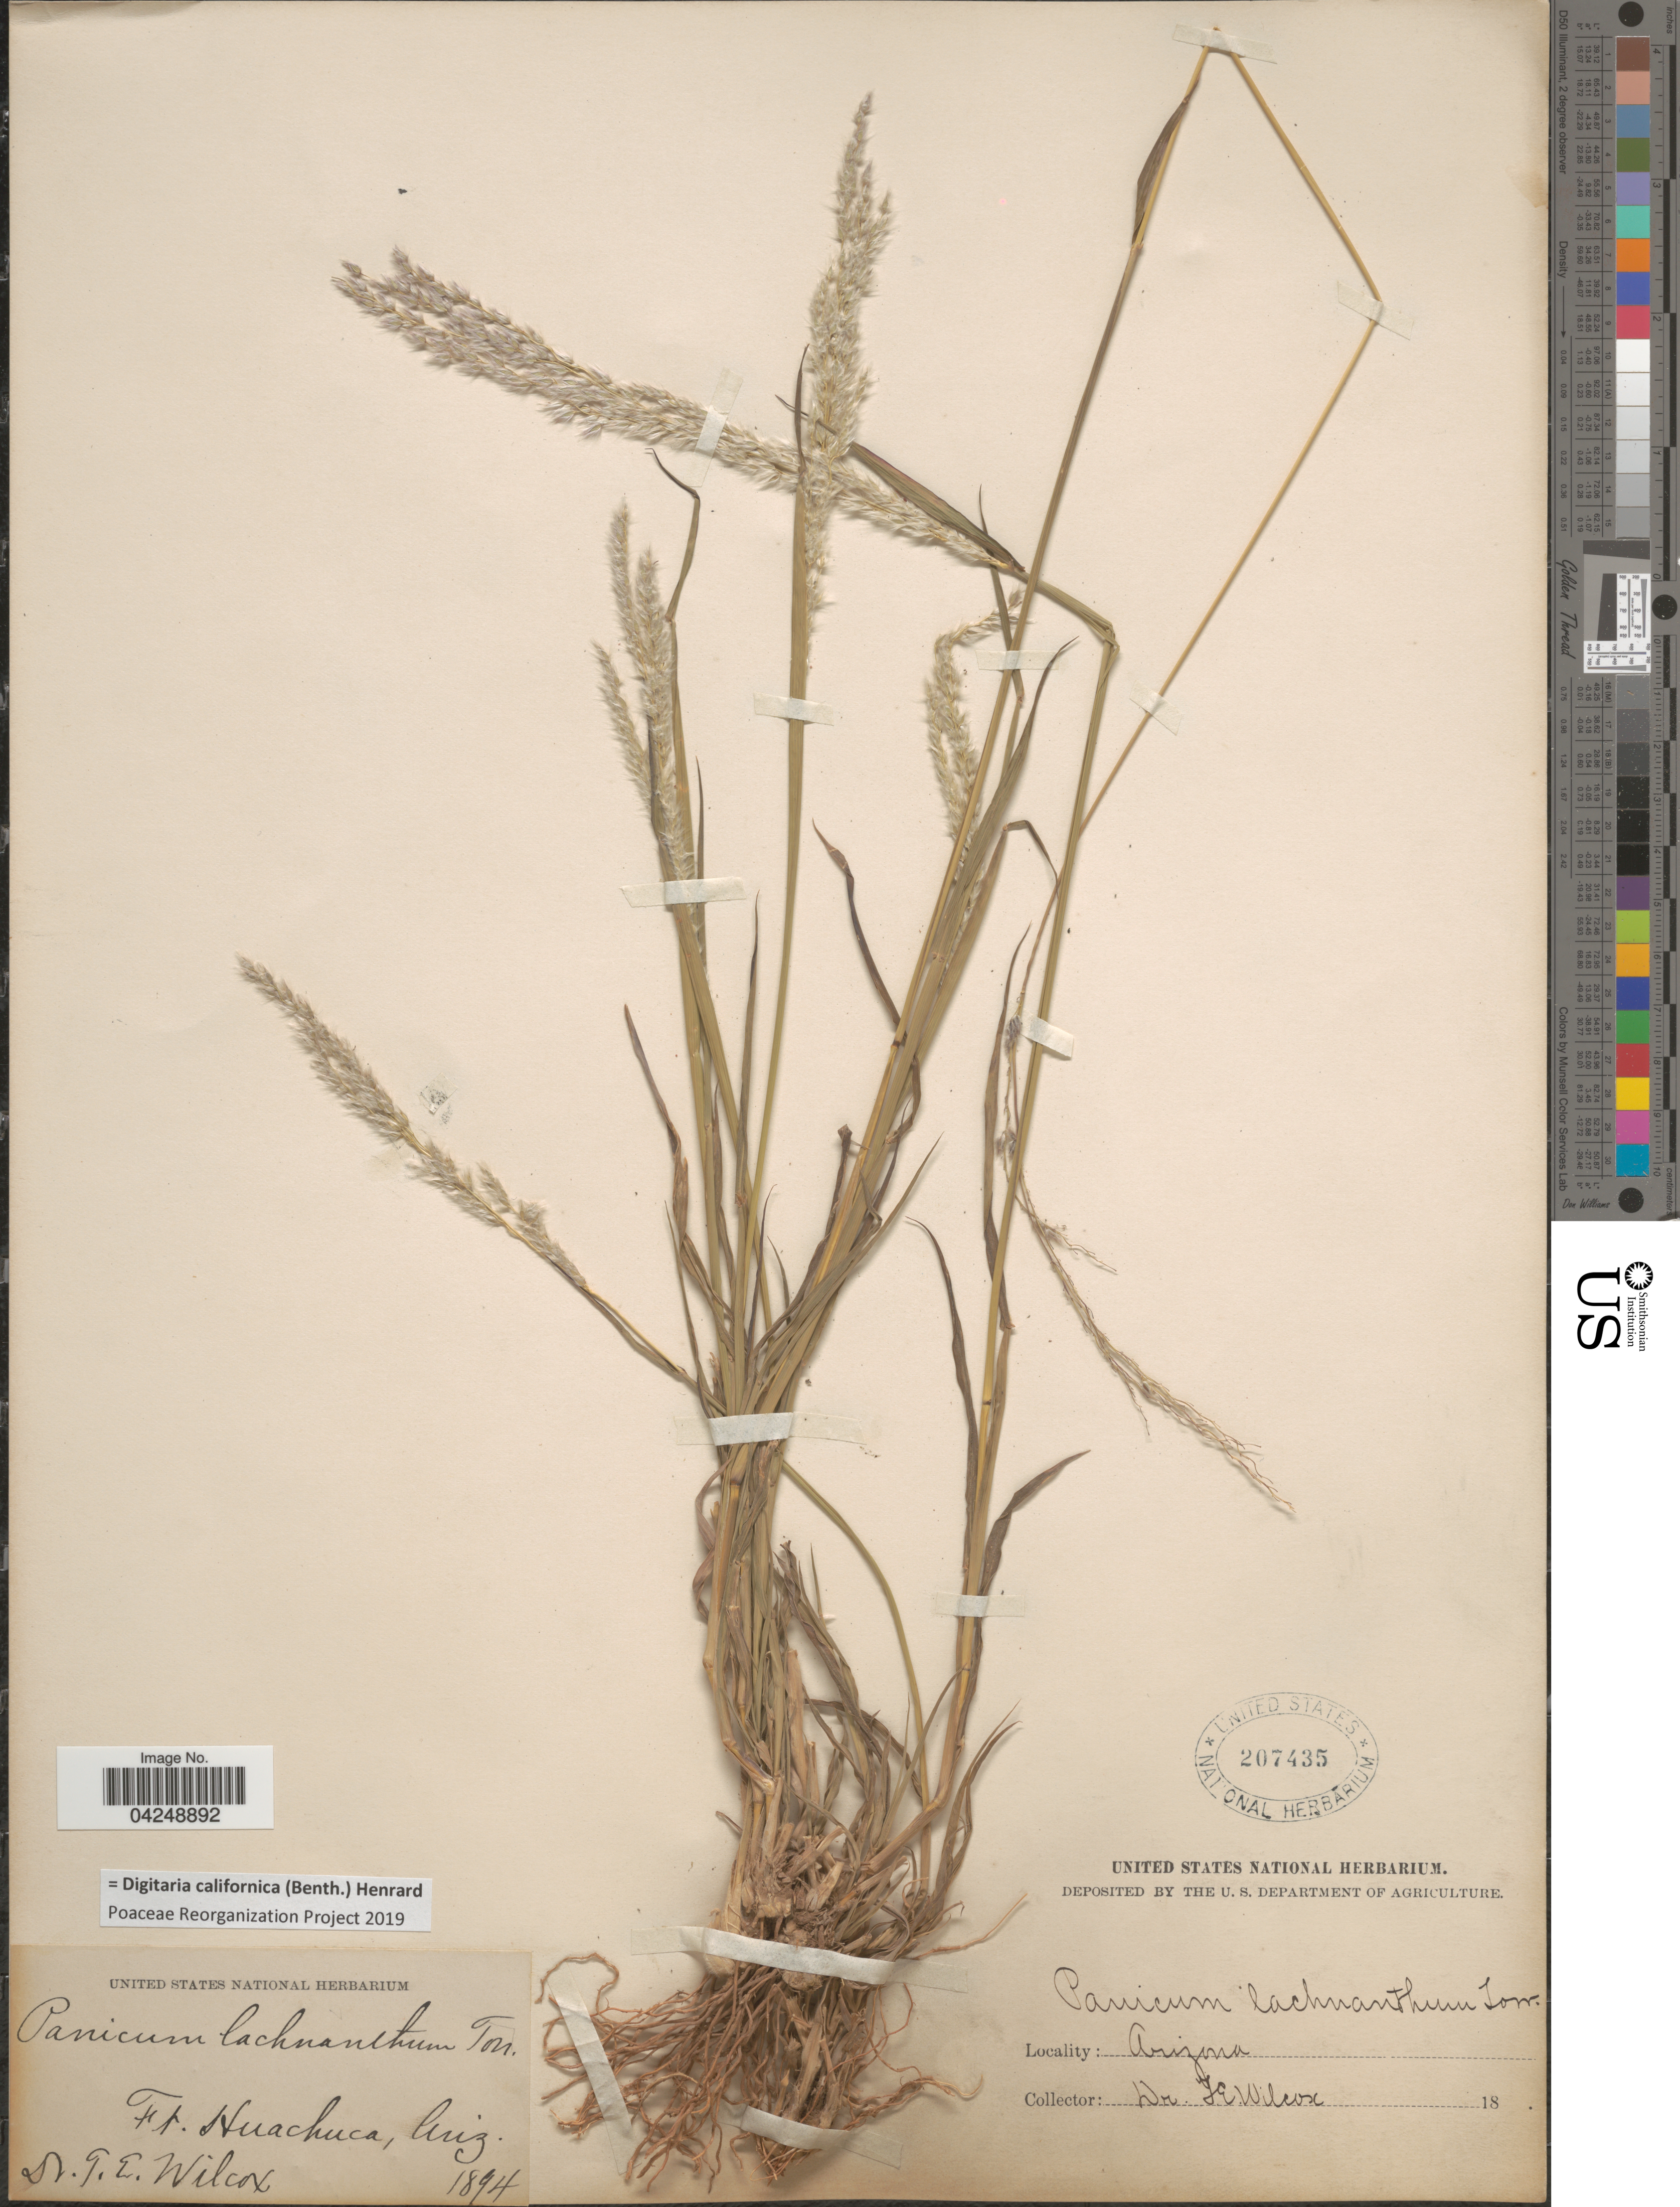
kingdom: Plantae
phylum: Tracheophyta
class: Liliopsida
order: Poales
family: Poaceae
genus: Digitaria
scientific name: Digitaria californica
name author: (Benth.) Henr.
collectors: G. Wilcox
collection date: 1894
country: United States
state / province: Arizona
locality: Ft. Huachuca.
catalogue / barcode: US 207435